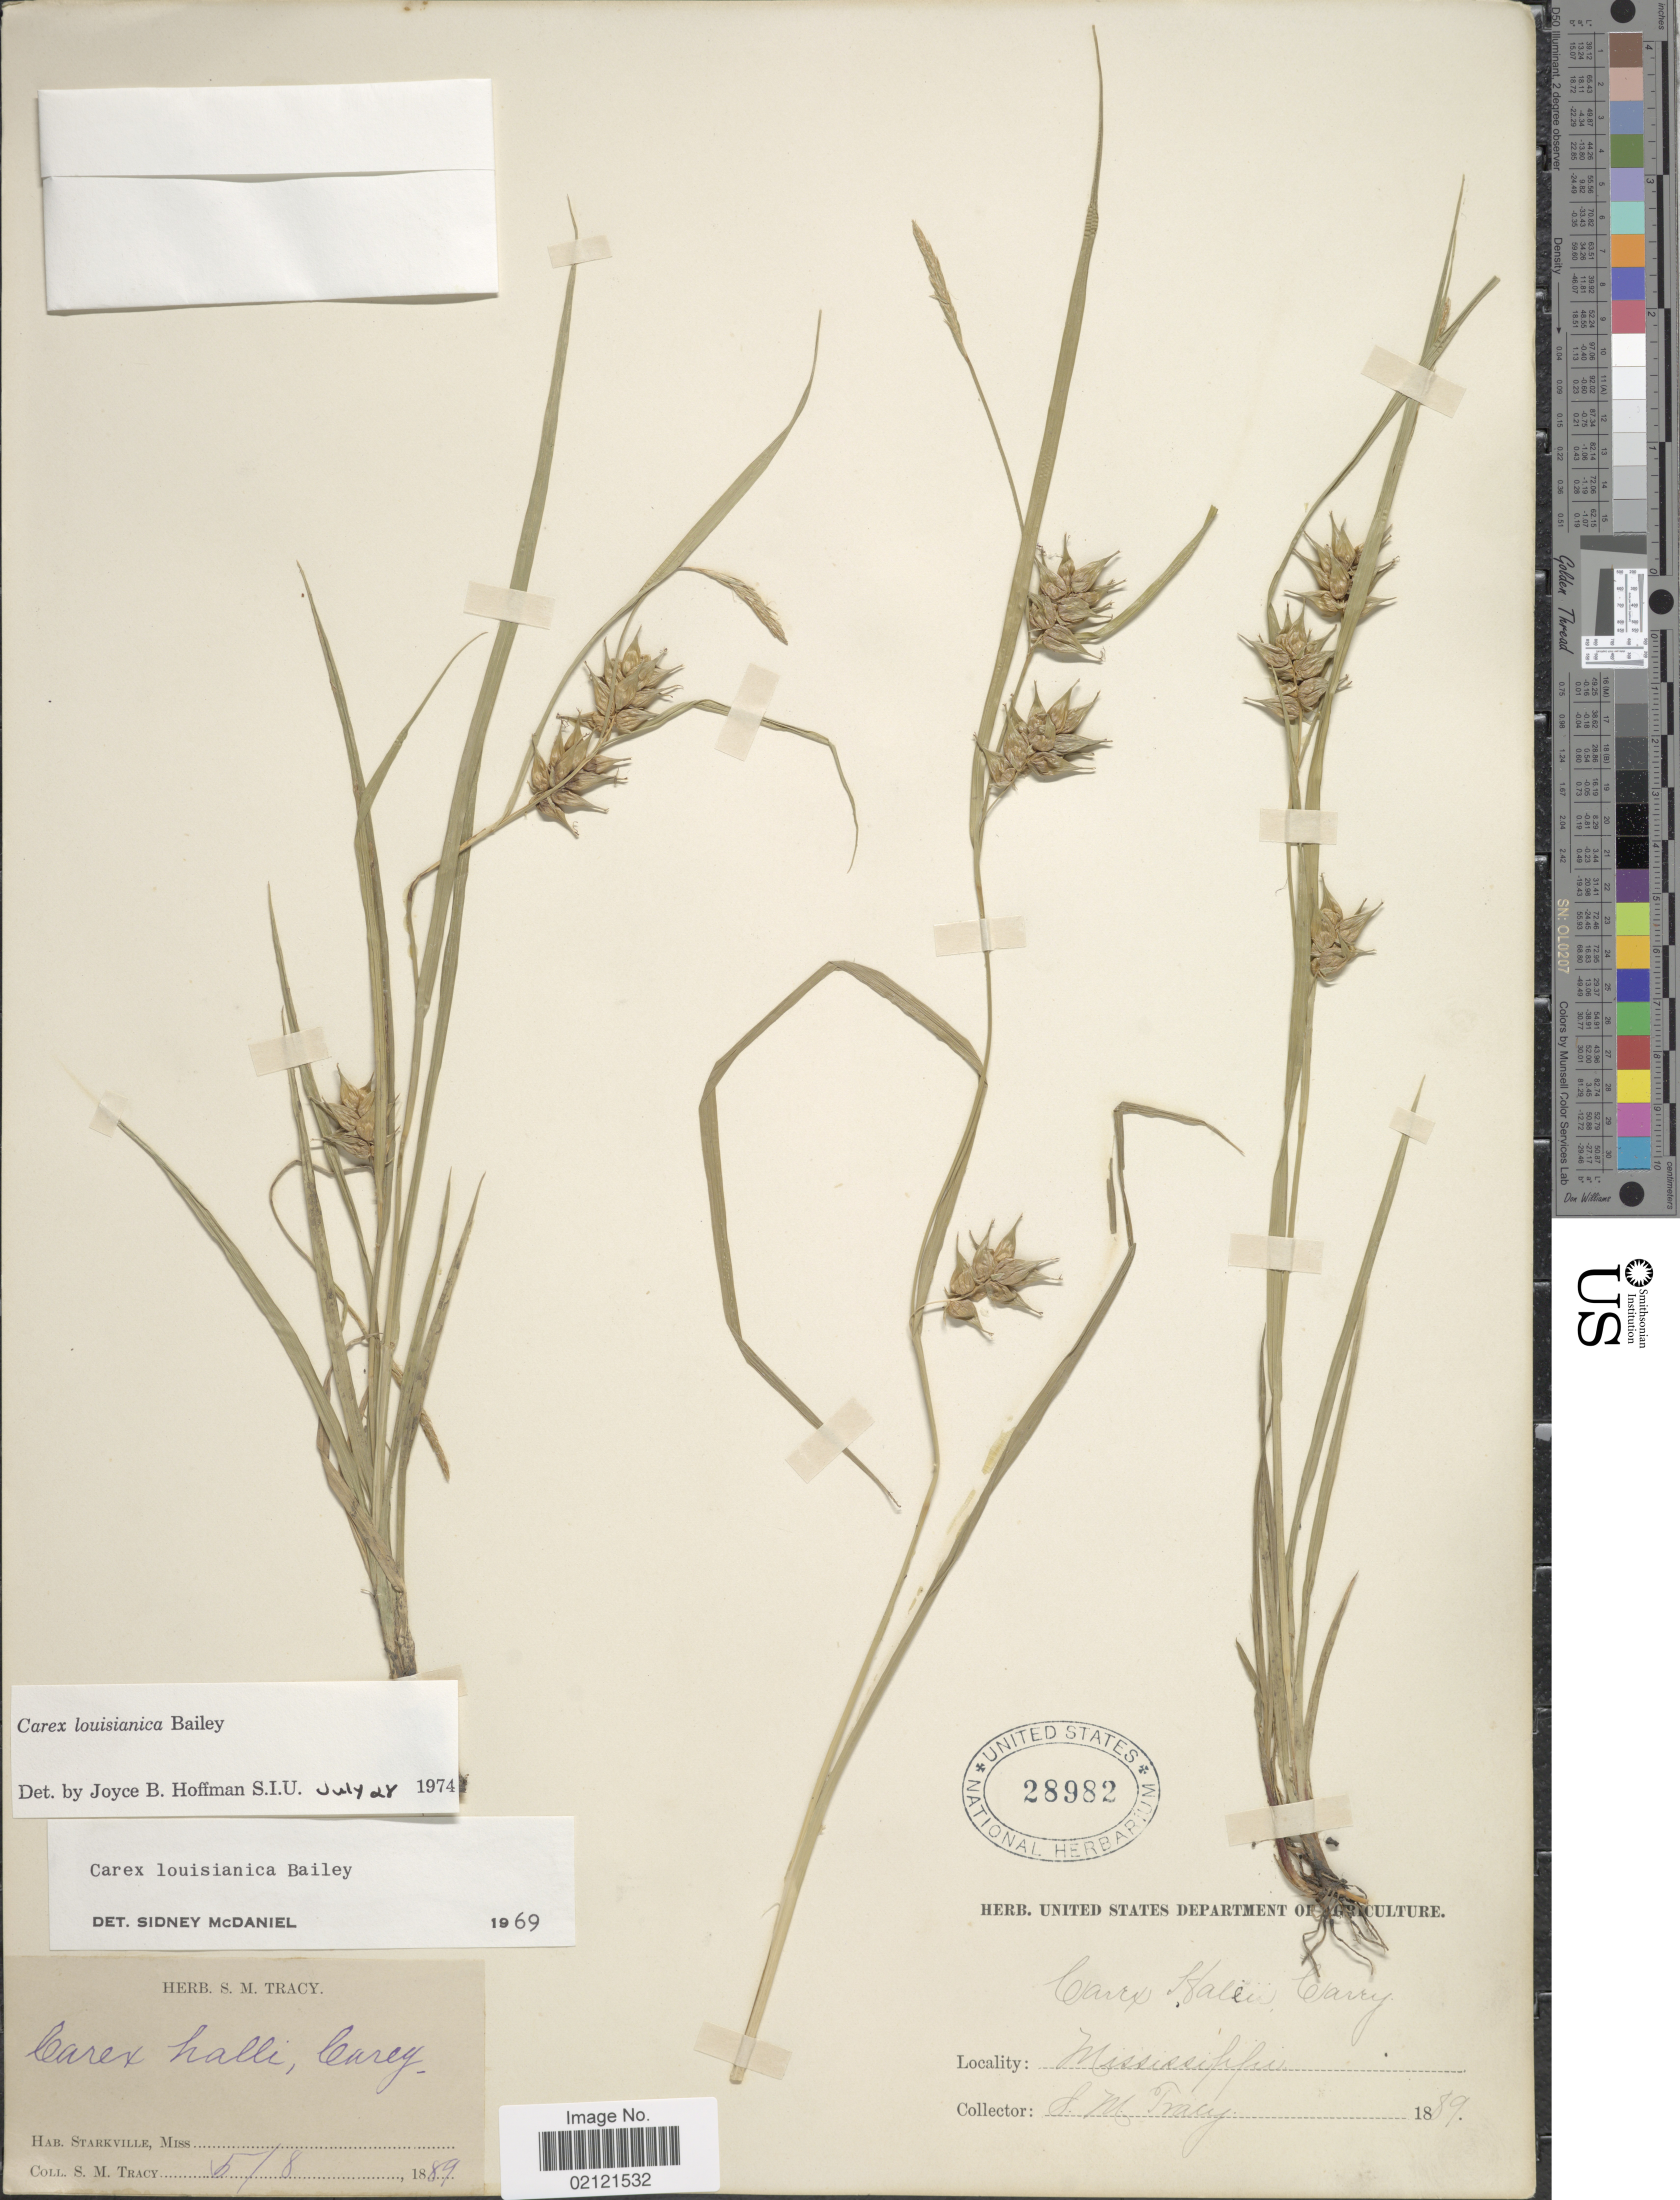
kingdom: Plantae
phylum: Tracheophyta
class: Liliopsida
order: Poales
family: Cyperaceae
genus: Carex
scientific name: Carex louisianica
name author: L.H. Bailey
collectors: S. M. Tracy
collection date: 1889-05-08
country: United States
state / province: Mississippi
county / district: Oktibbeha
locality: Starkville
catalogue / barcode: US 28982